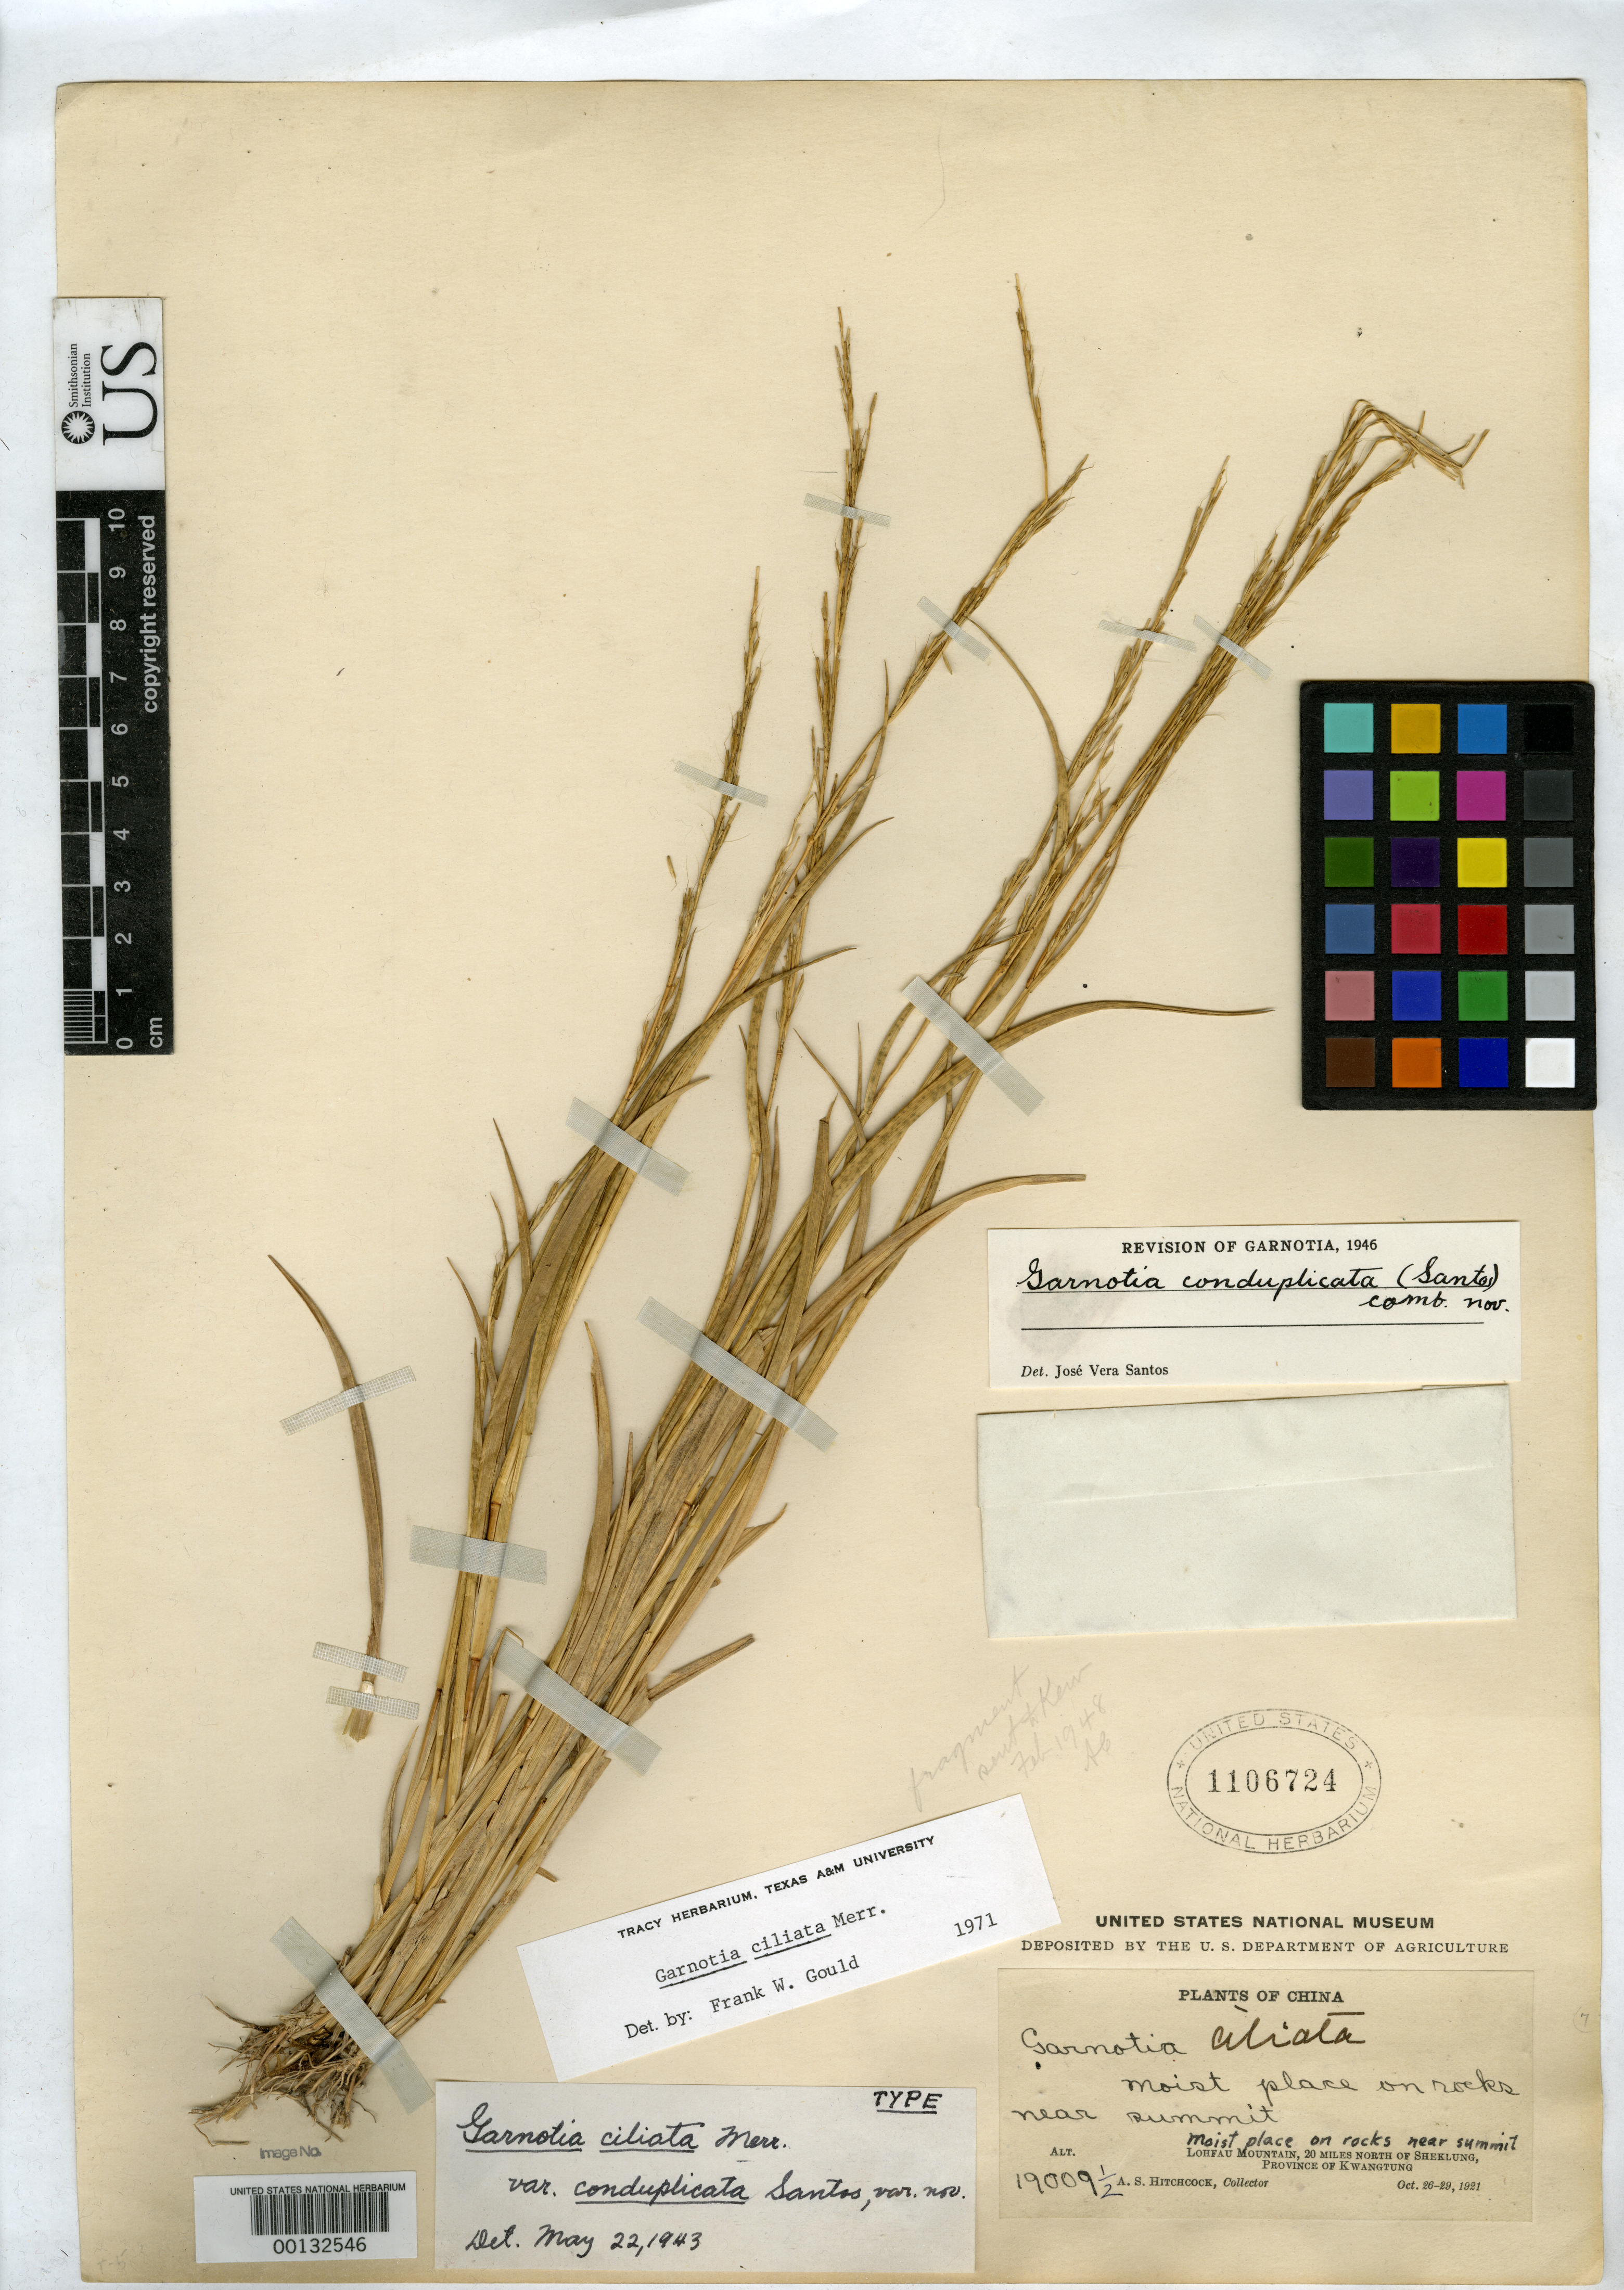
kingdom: Plantae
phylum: Tracheophyta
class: Liliopsida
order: Poales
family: Poaceae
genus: Garnotia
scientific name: Garnotia ciliata var. conduplicata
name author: Santos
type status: Holotype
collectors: A. S. Hitchcock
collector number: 19009-1/2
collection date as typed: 26 Oct 1921 to 29 Oct 1921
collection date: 1921-10-26/1921-10-29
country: China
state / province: Guangdong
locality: Summit of Loh Fau Mountain.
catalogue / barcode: US 1106724